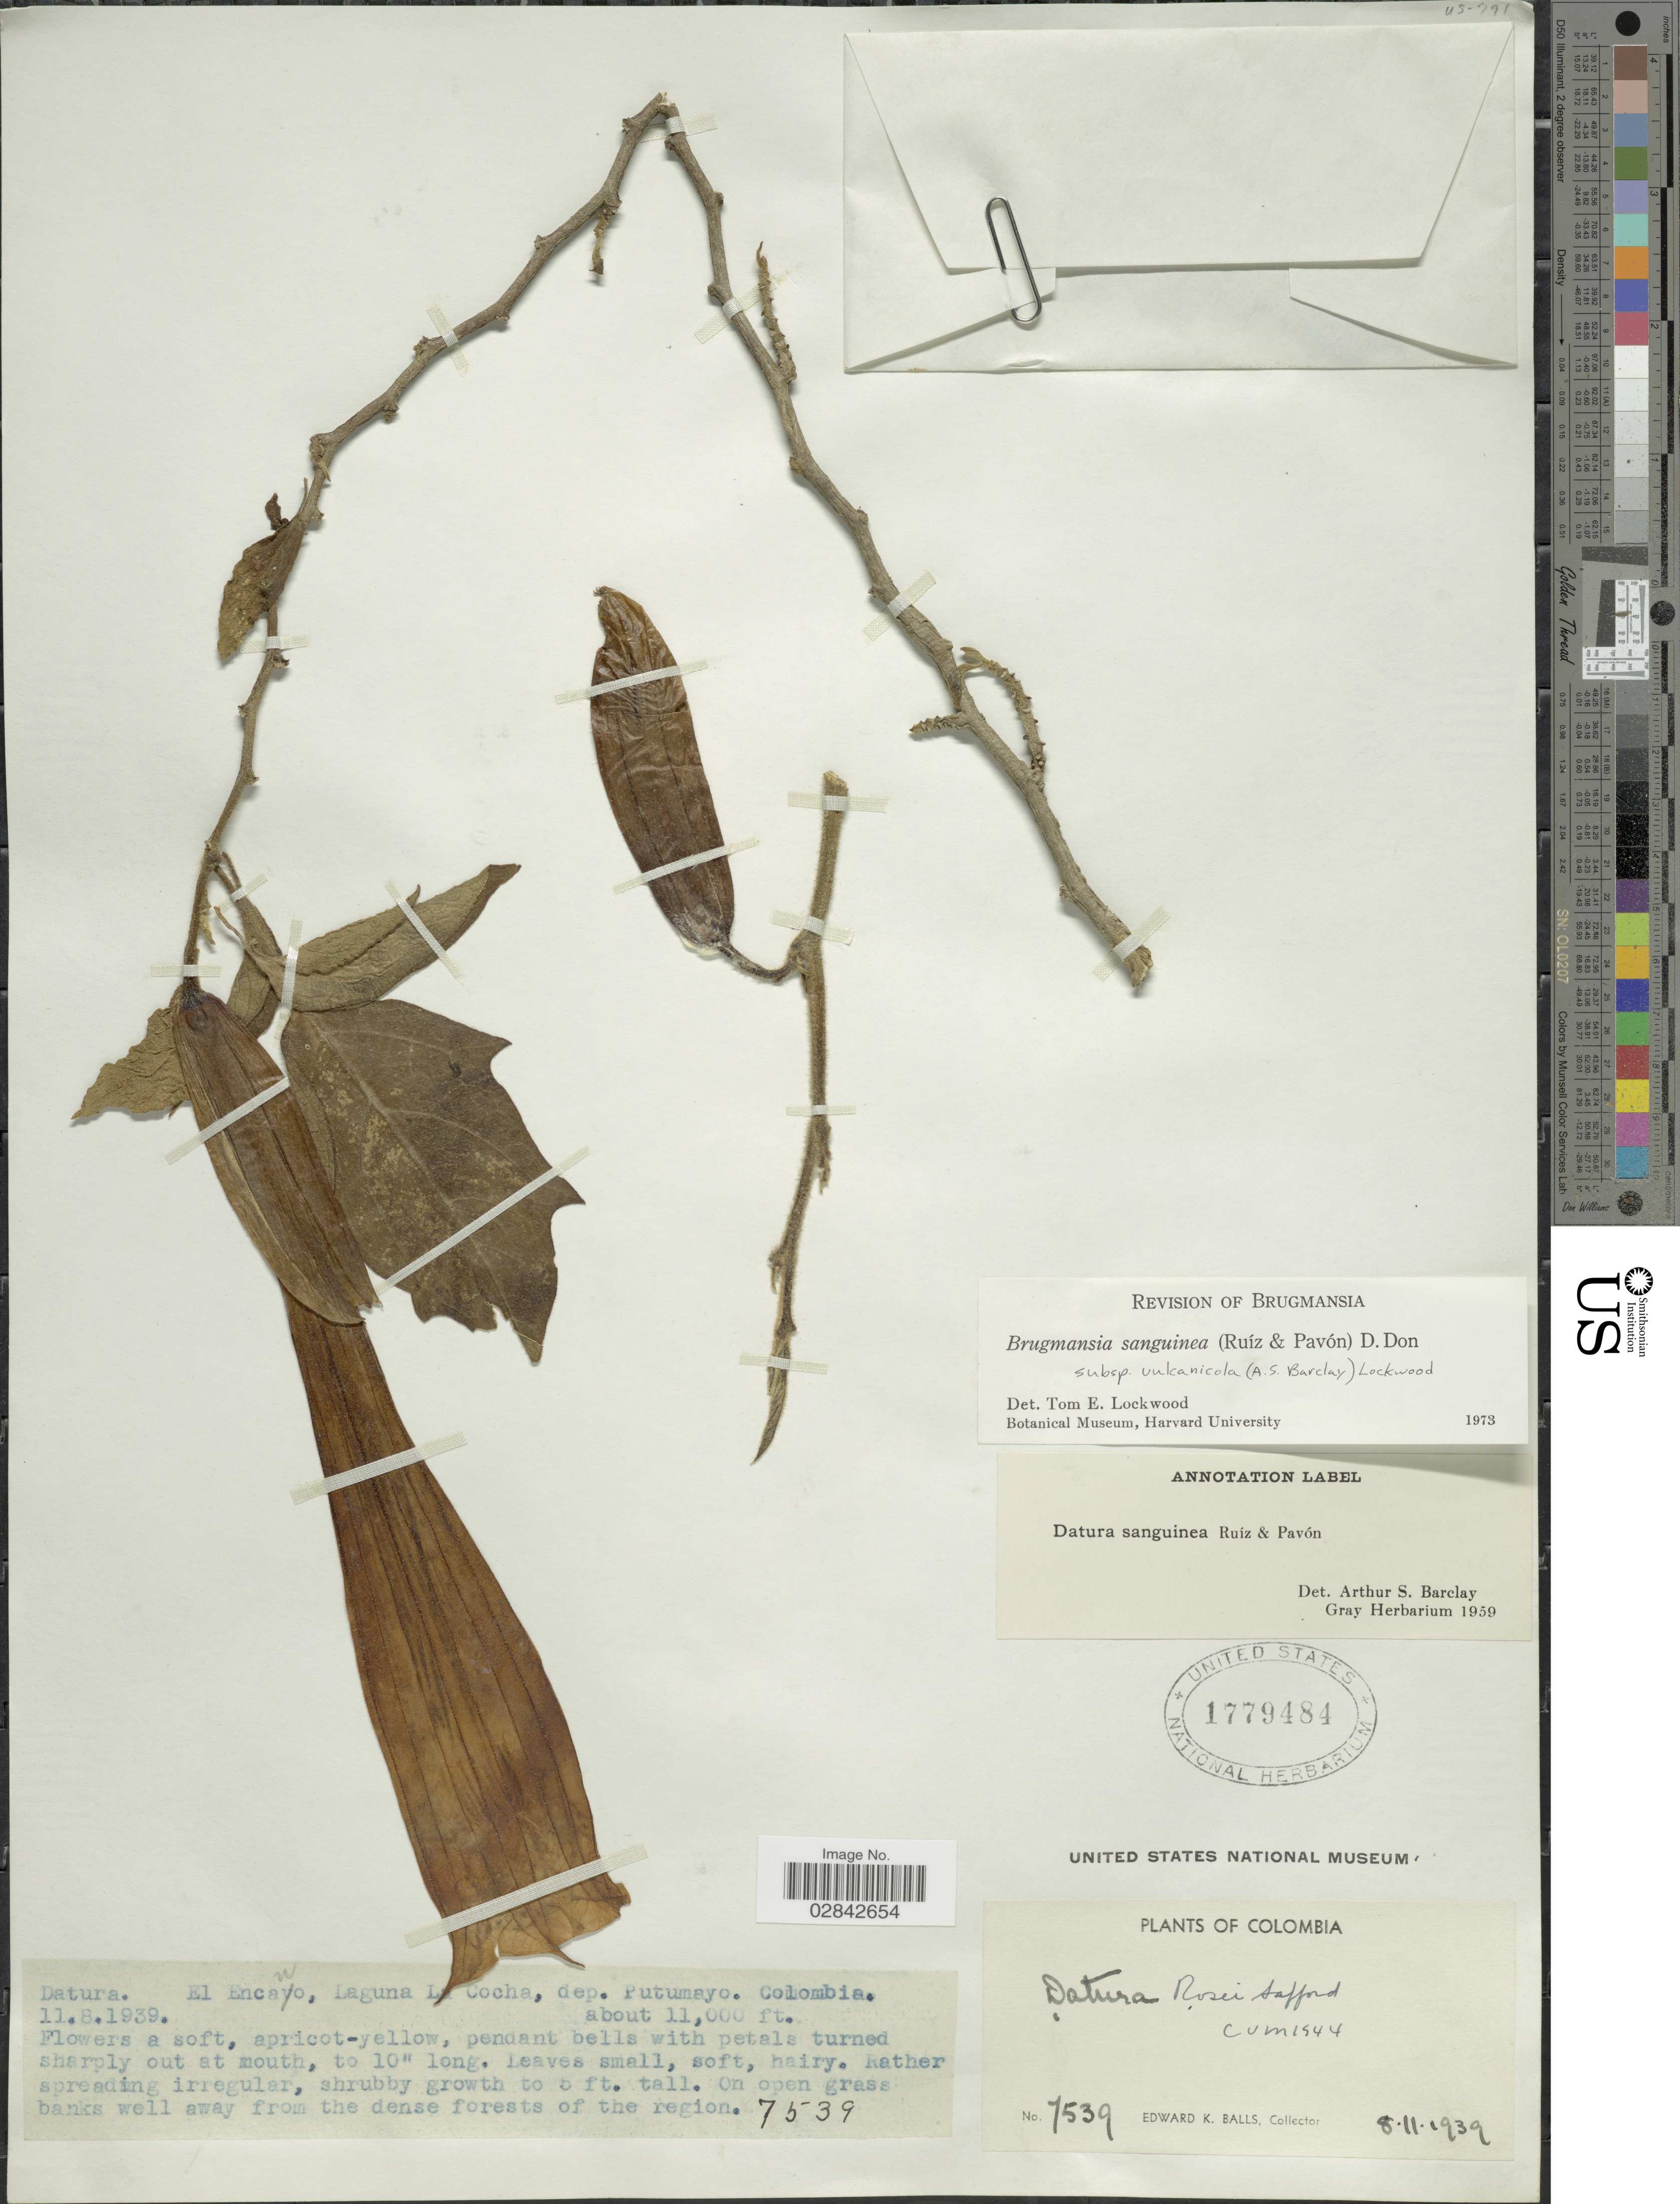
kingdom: Plantae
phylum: Tracheophyta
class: Magnoliopsida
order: Solanales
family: Solanaceae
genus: Brugmansia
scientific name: Brugmansia sanguinea subsp. vulcanicola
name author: (A.S. Barclay) Govaerts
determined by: Lockwood, T. E.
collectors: E. K. Balls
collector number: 7539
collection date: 1939-08-11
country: Colombia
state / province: Putumayo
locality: El Encano, Laguna La Cocha, dep. Putumayo.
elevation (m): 3353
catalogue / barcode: US 1779484